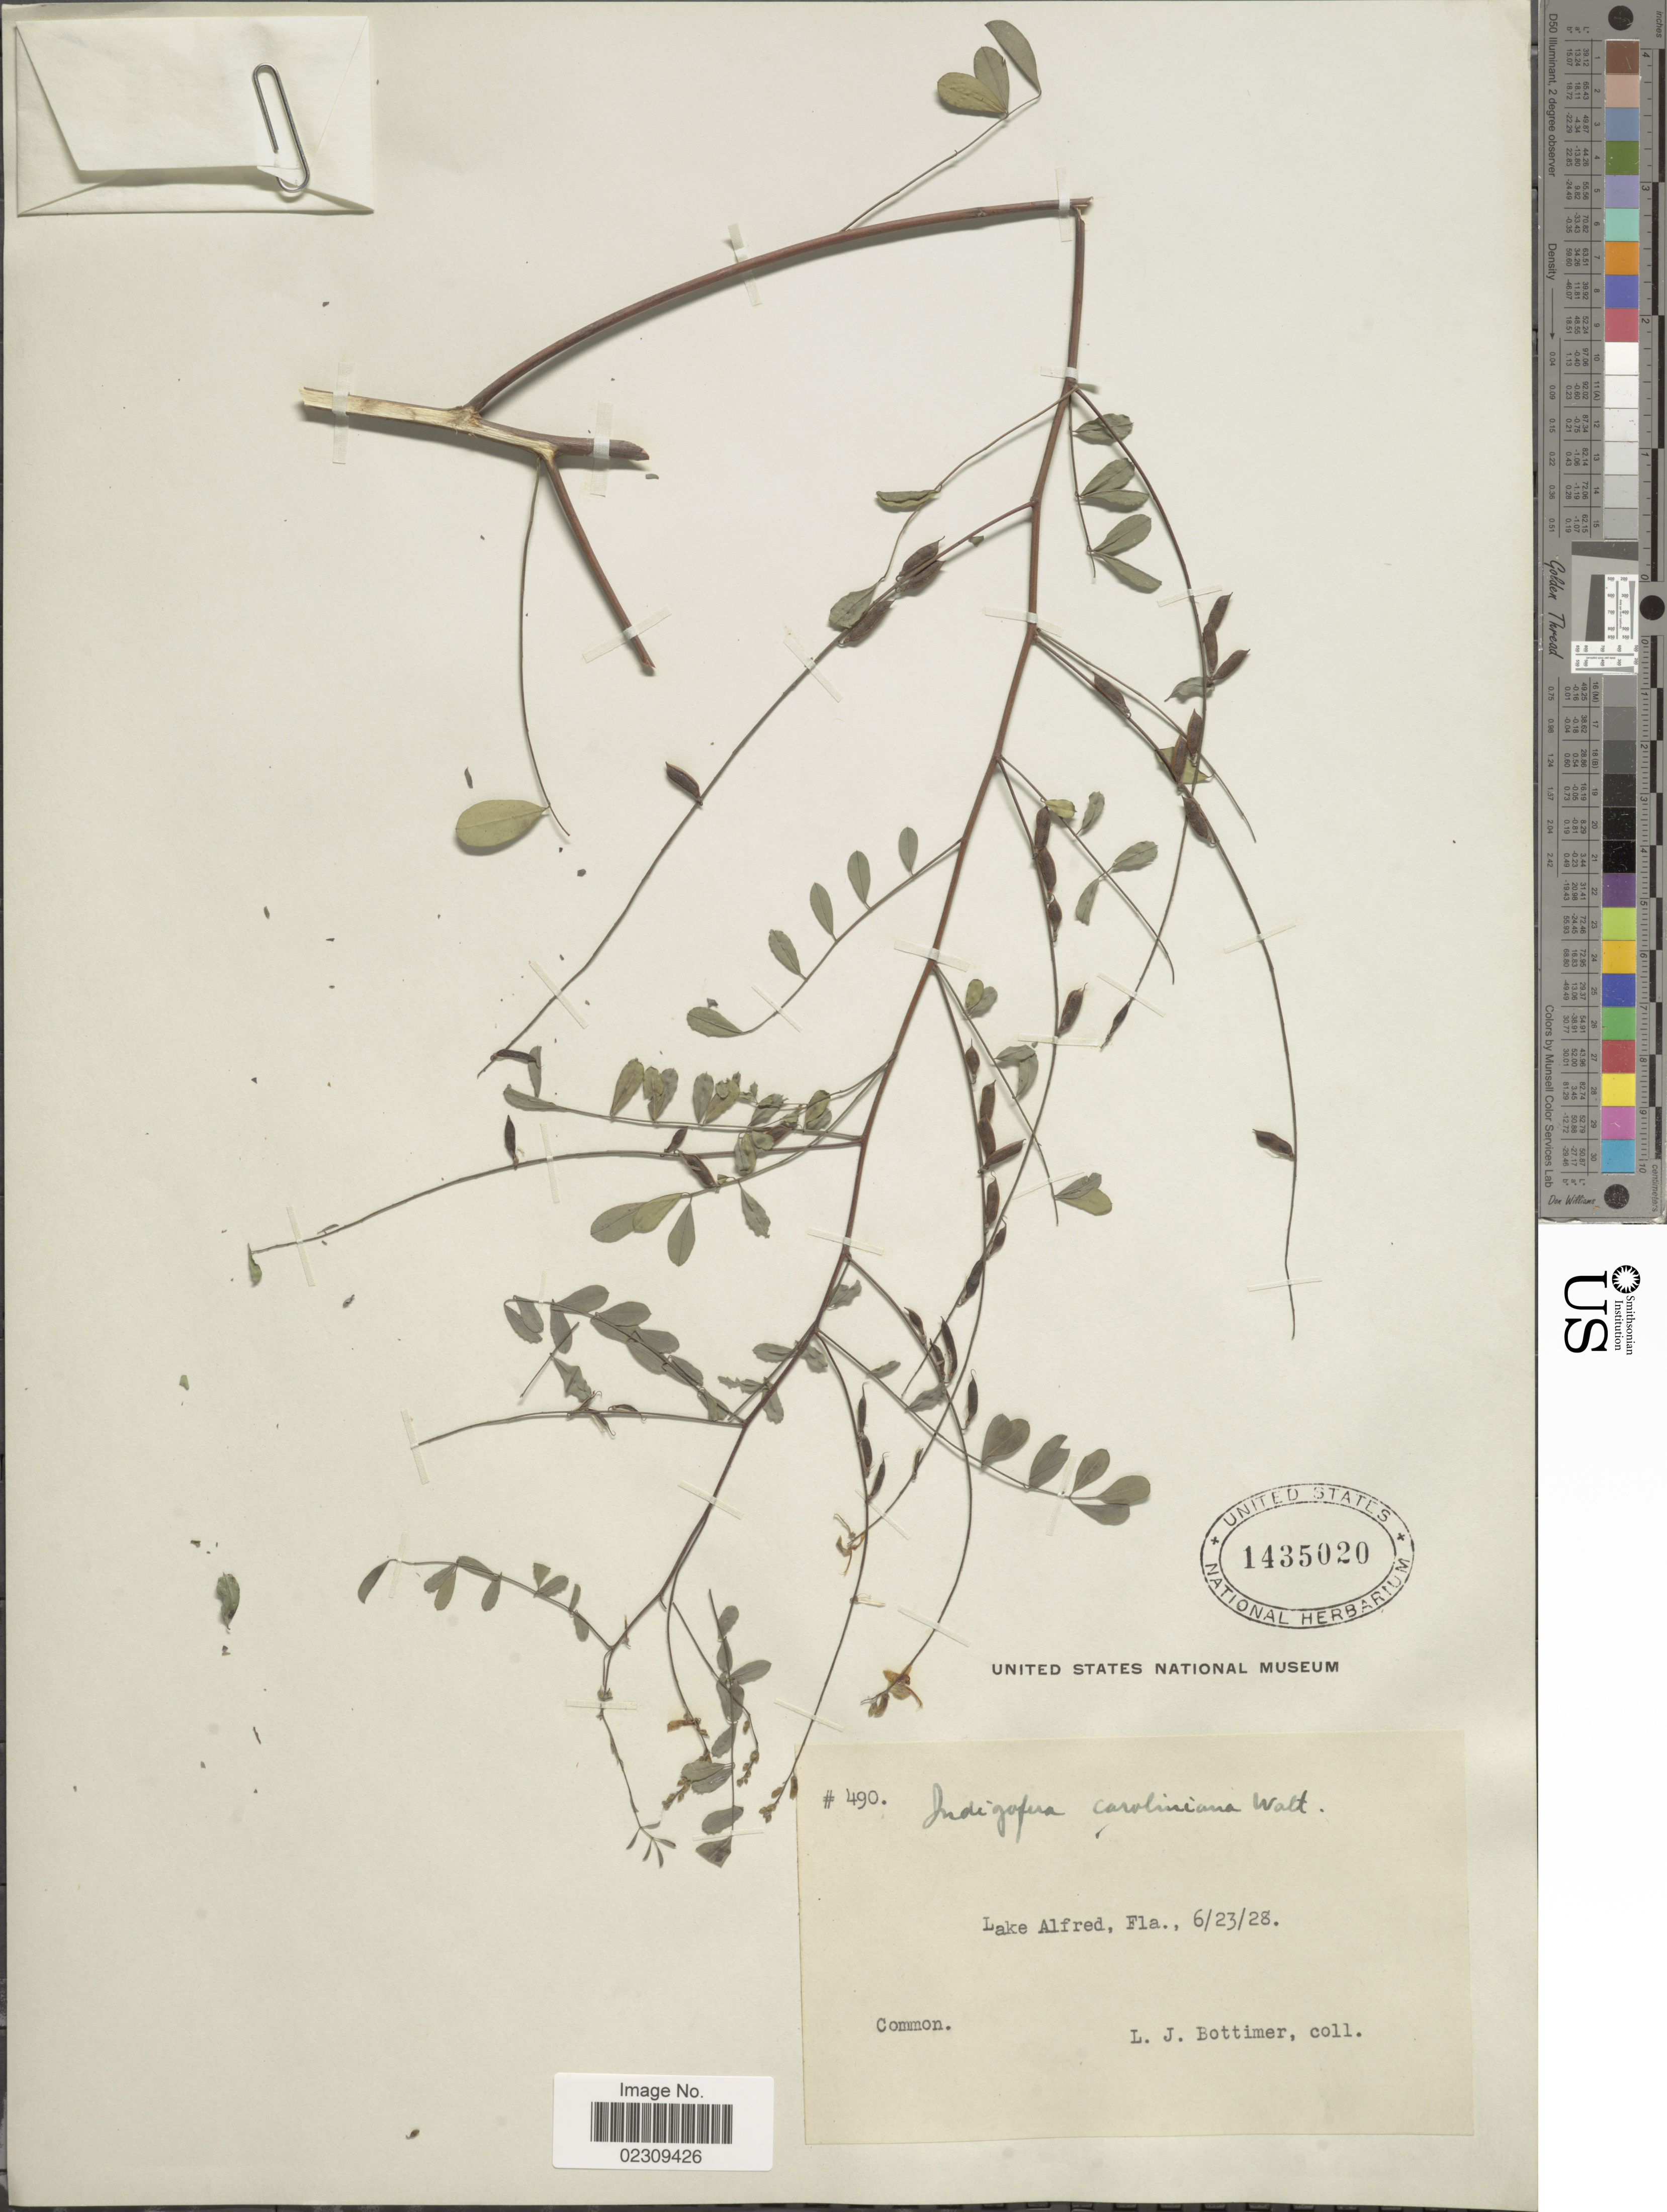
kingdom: Plantae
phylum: Tracheophyta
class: Magnoliopsida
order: Fabales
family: Fabaceae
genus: Indigofera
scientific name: Indigofera caroliniana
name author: Mill.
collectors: L. Bottimer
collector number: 490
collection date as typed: Transcribed d/m/y: 23/6/28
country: United States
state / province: Florida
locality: Lake Alfred, Fla.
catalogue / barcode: US 1435020